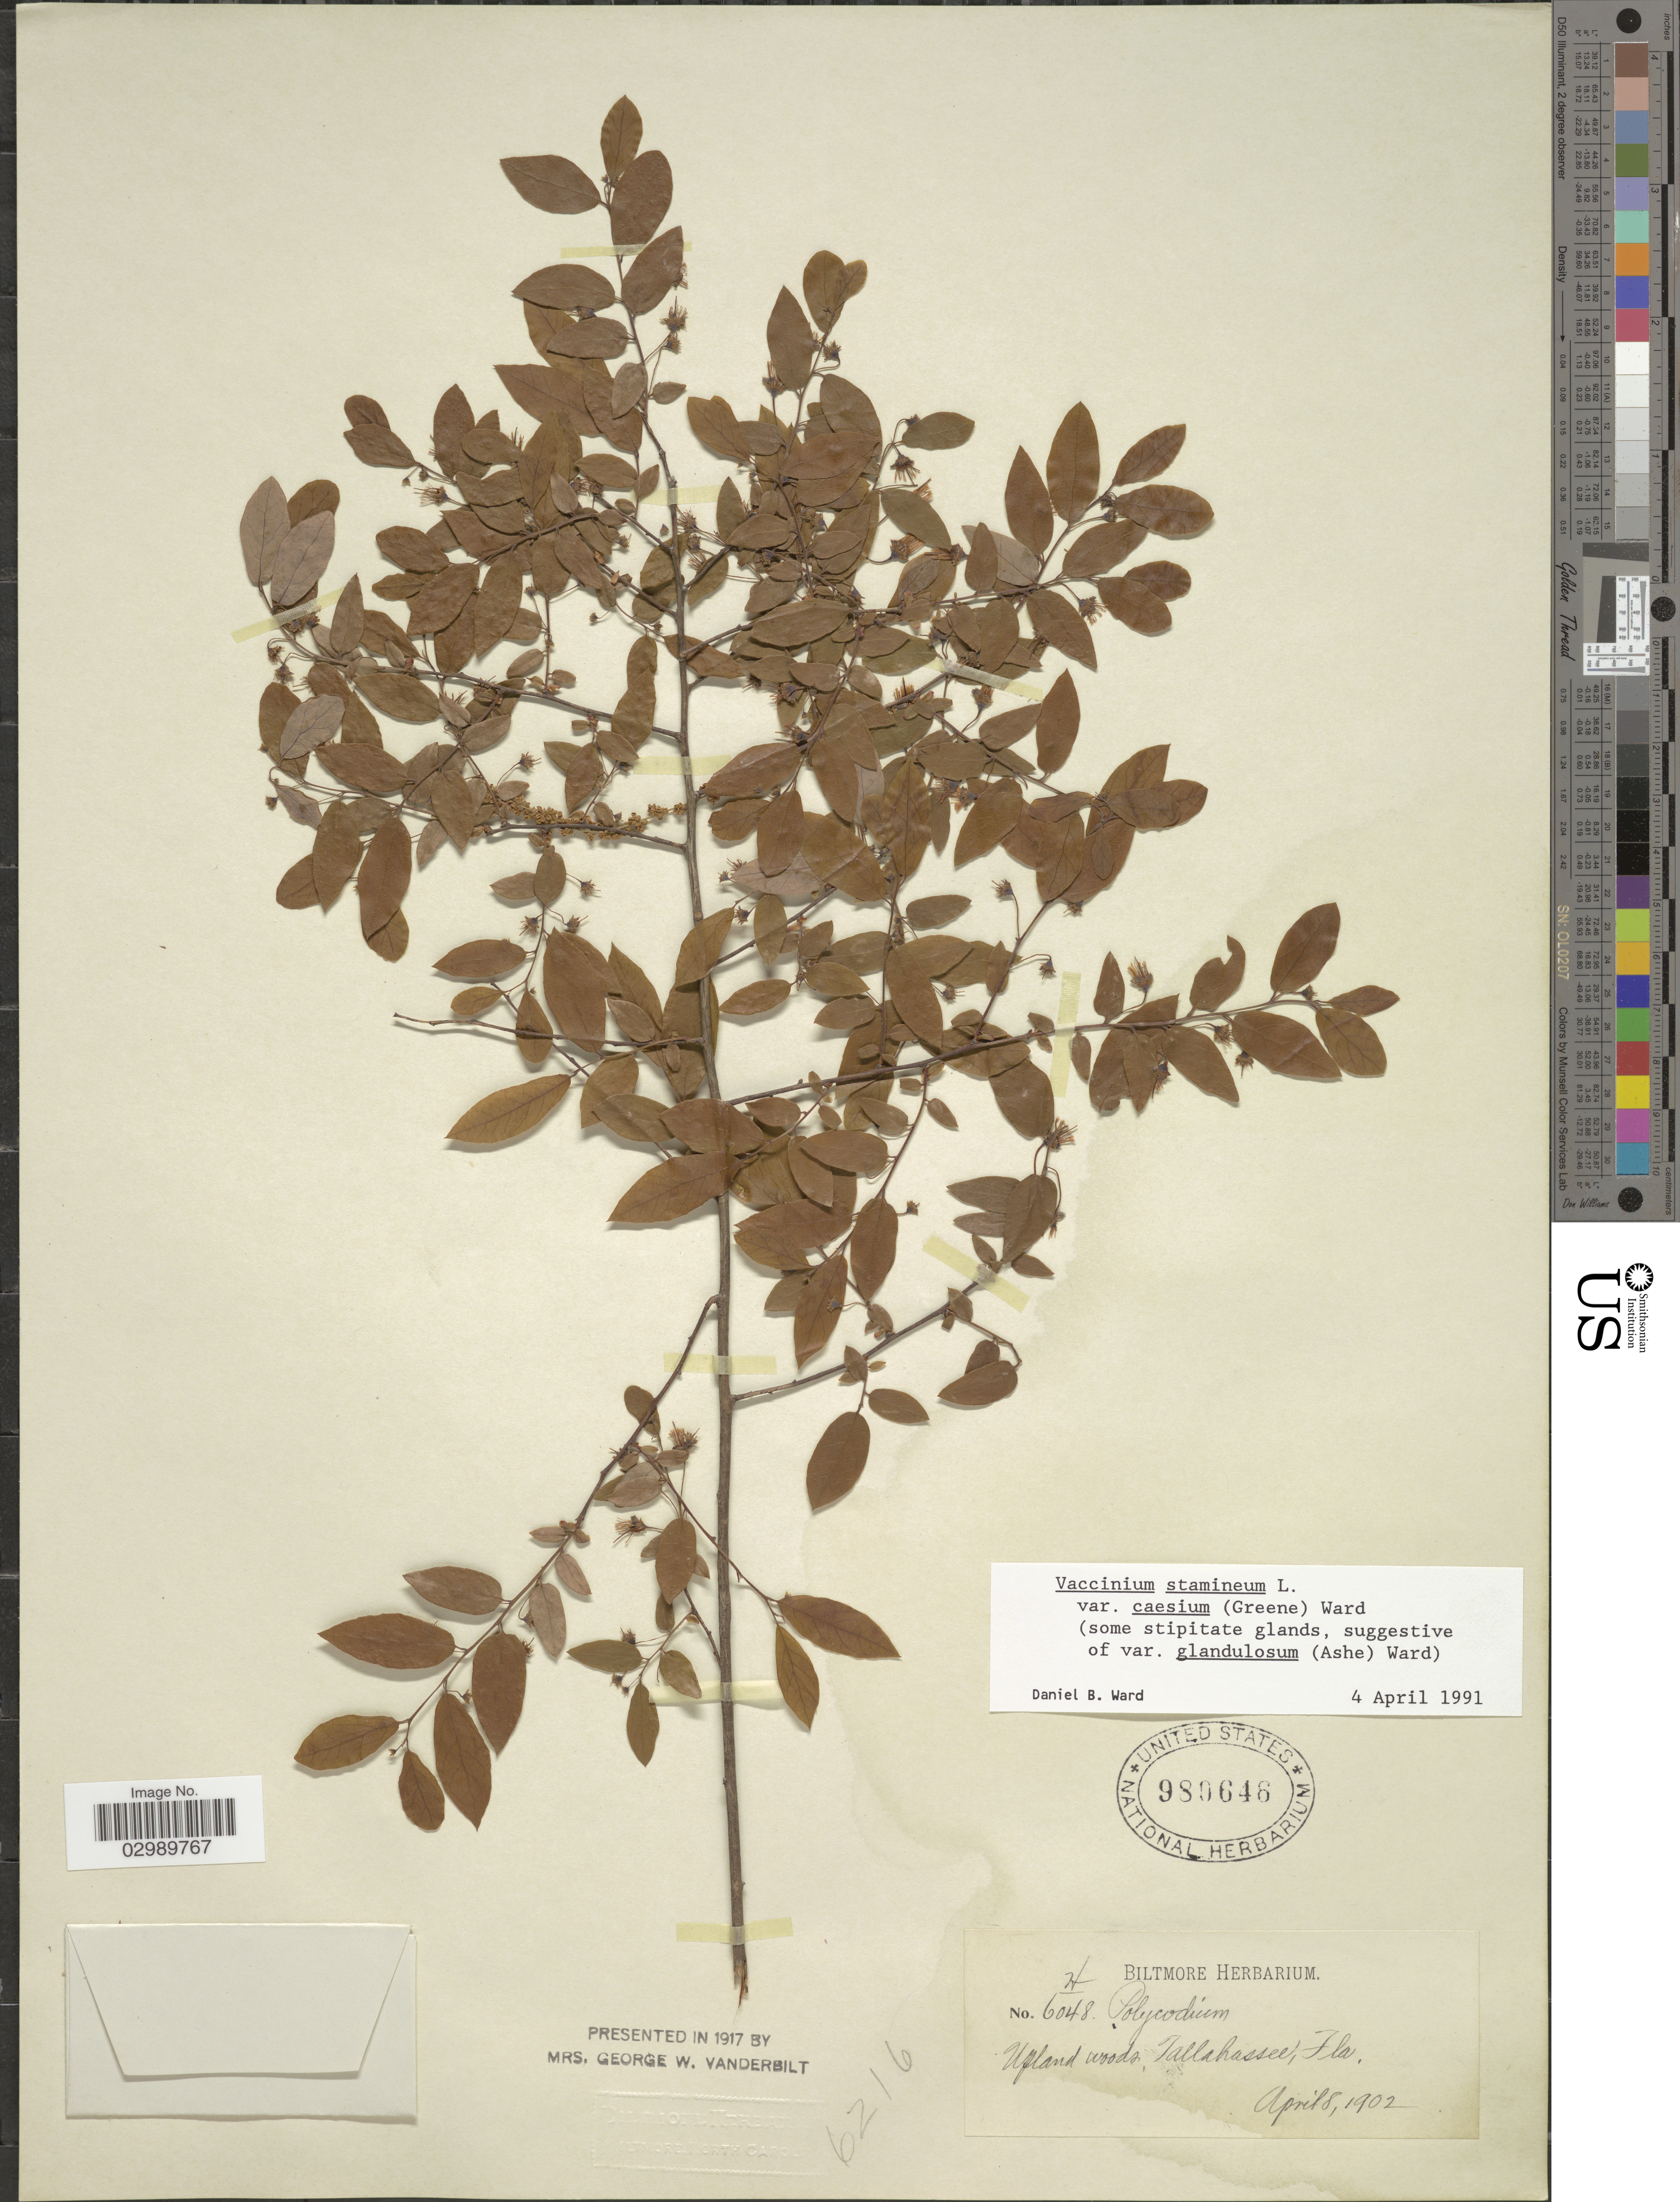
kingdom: Plantae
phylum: Tracheophyta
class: Magnoliopsida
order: Ericales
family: Ericaceae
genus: Vaccinium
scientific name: Vaccinium stamineum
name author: L.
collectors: ex herb. Biltmore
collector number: H/6048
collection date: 1902-04-08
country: United States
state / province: Florida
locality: Tallahassee, Fla.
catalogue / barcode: US 980646